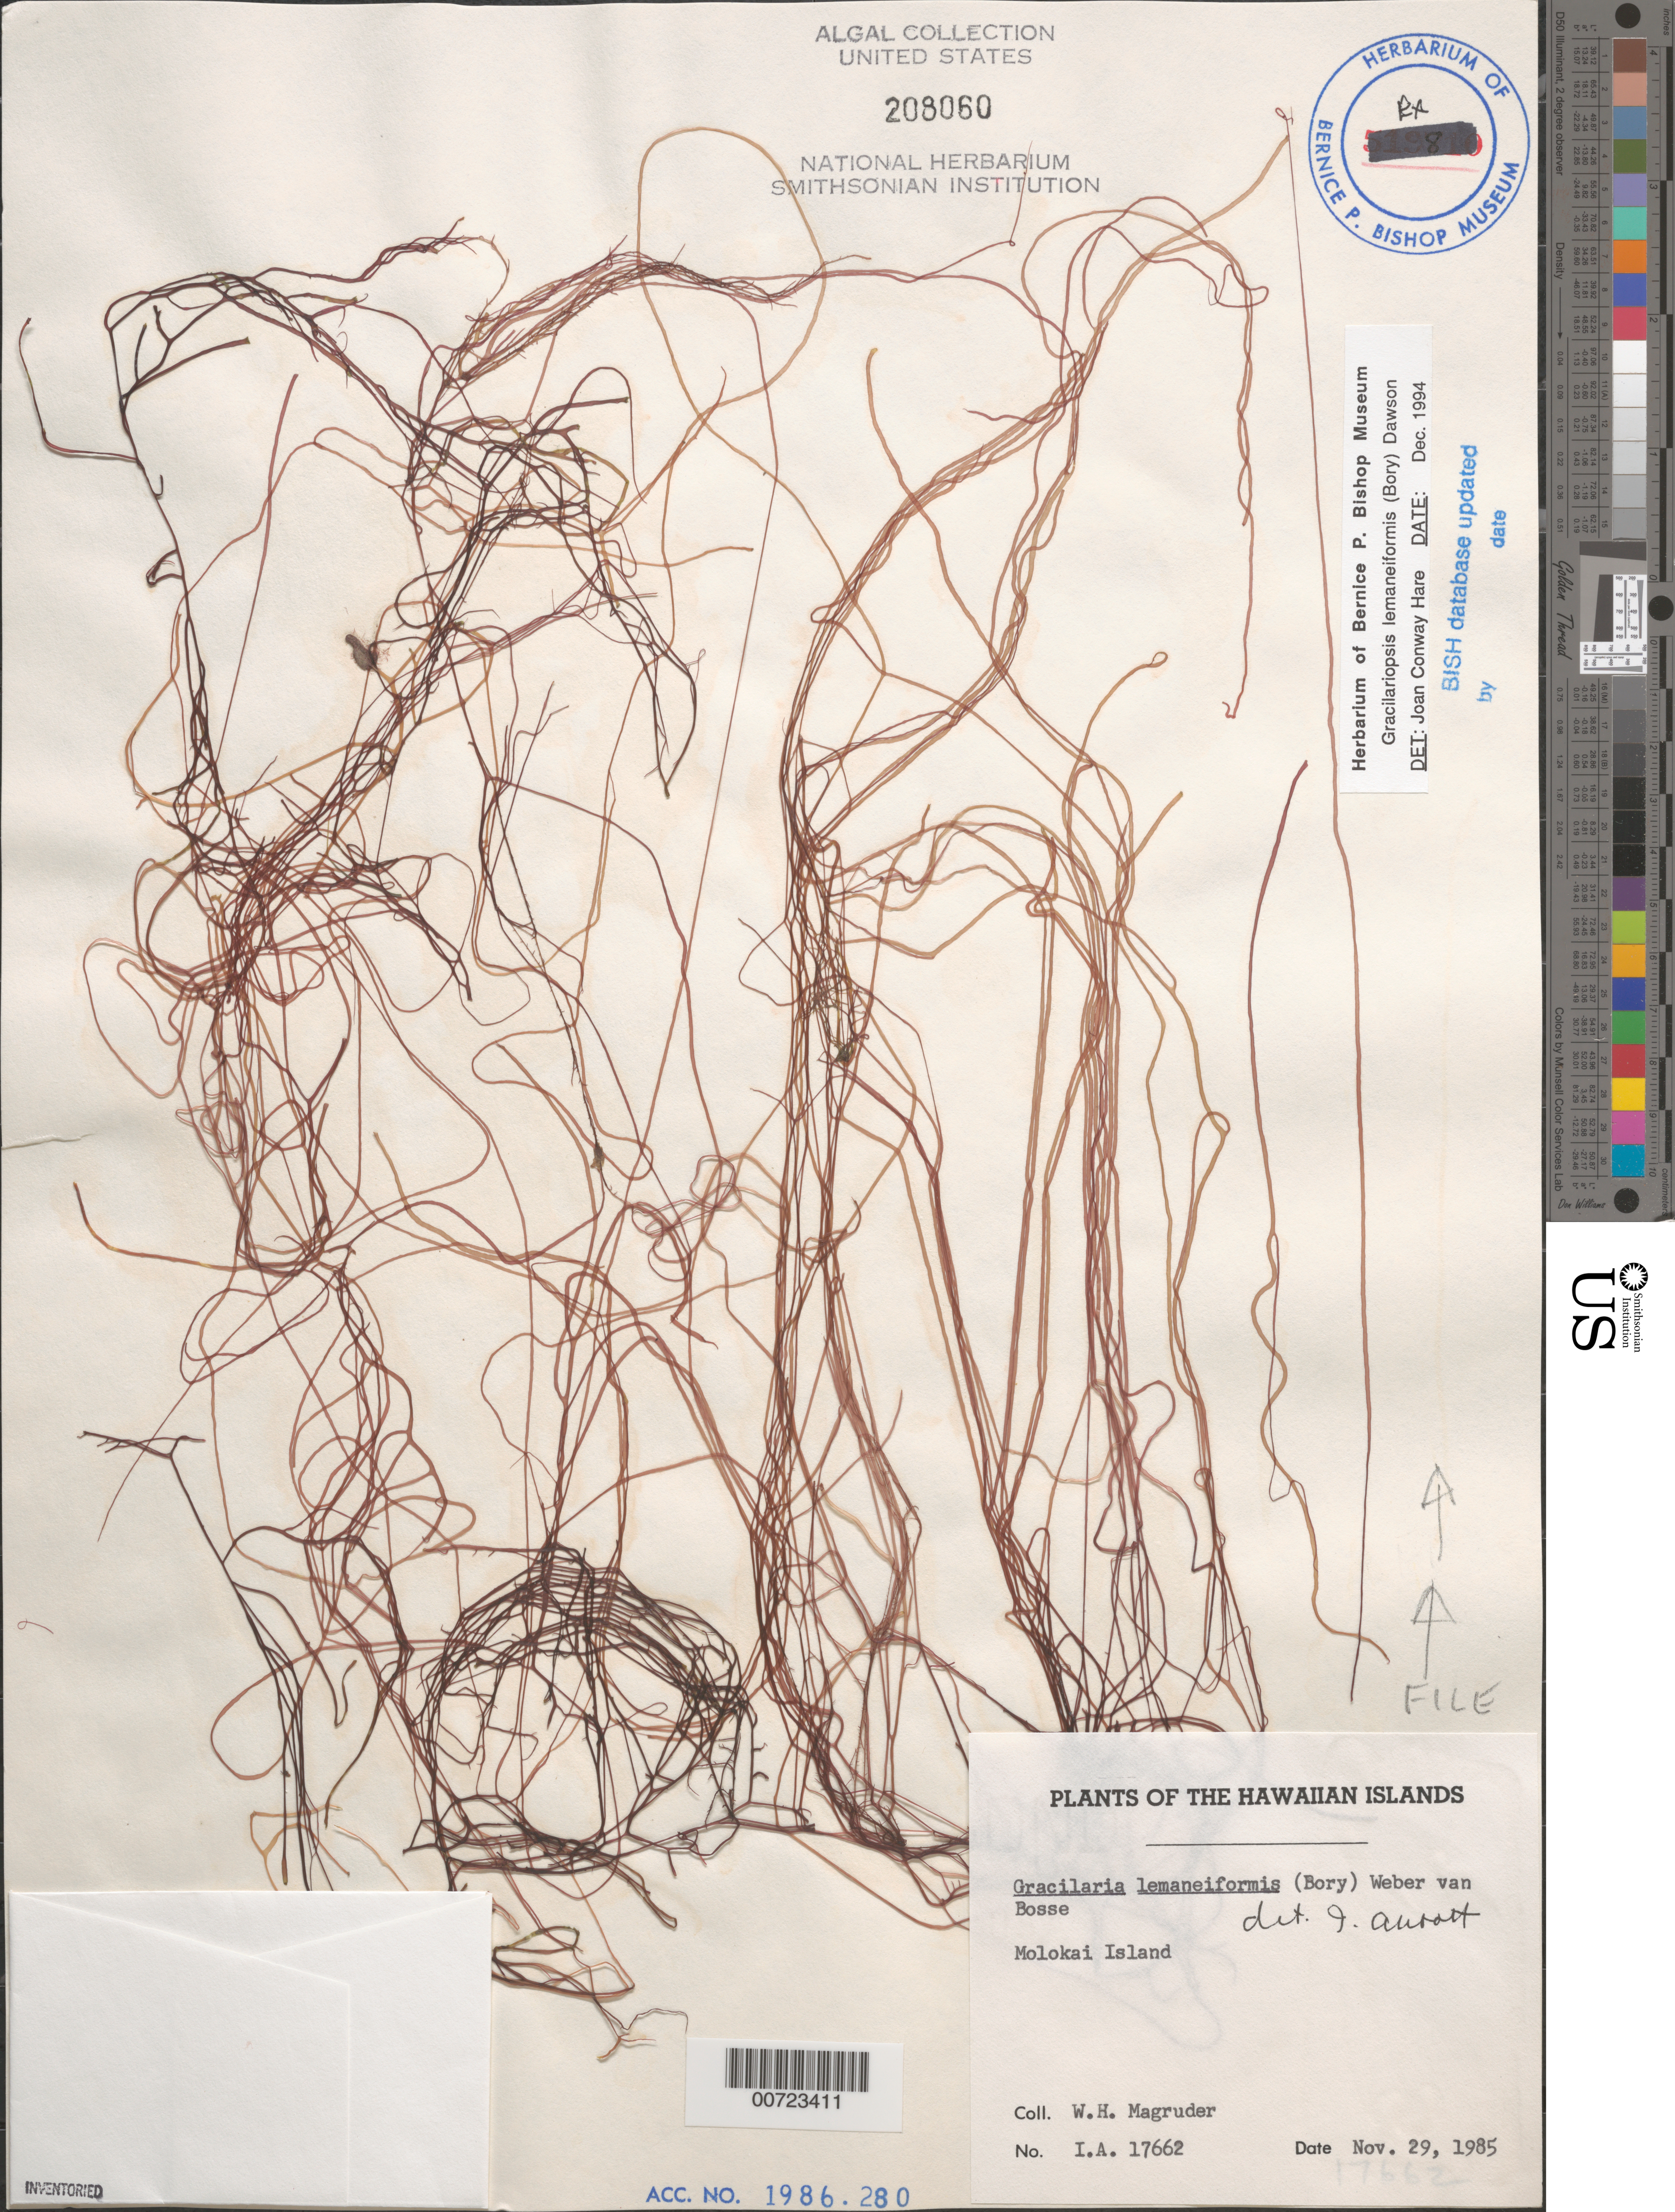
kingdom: Plantae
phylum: Rhodophyta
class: Florideophyceae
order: Gracilariales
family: Gracilariaceae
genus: Gracilariopsis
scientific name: Gracilariopsis lemaneiformis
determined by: Hare, Joan Conway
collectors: W. Magruder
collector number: IAA 17662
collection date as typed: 29 Nov 1985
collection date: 1985-11-29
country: United States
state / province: Hawaii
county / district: Maui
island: Moloka'i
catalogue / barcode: US 208060